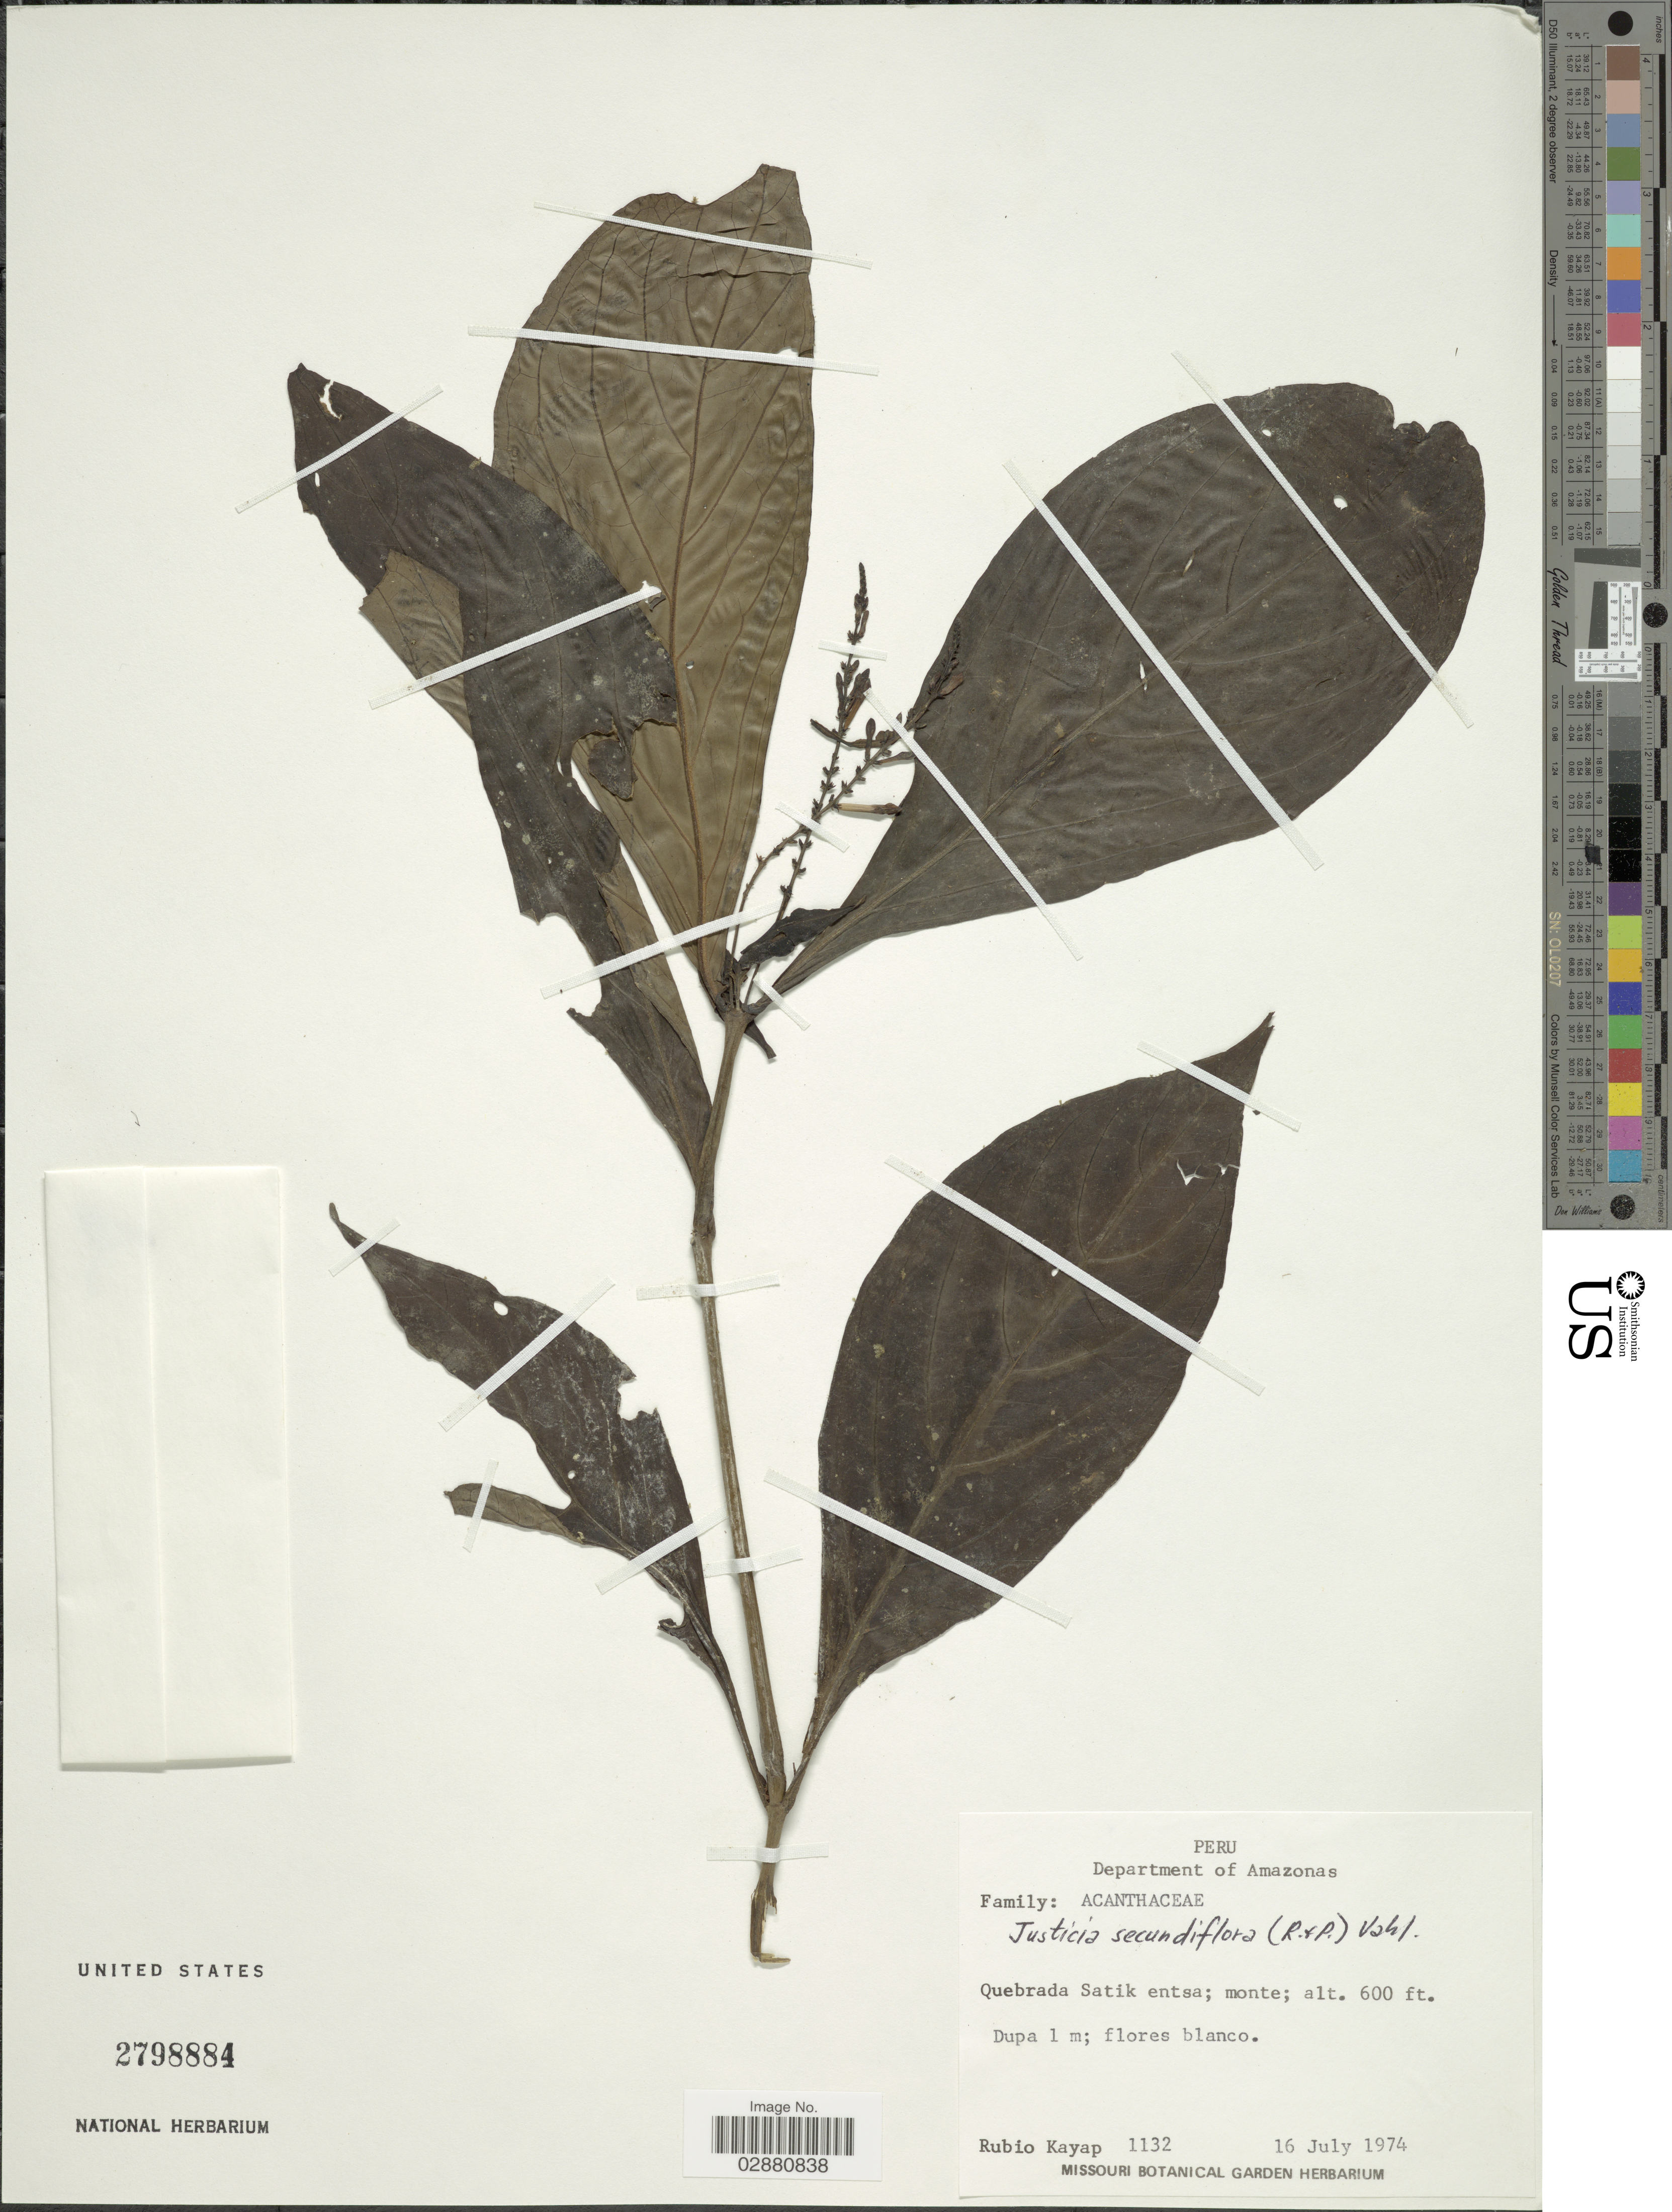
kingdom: Plantae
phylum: Tracheophyta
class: Magnoliopsida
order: Lamiales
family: Acanthaceae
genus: Justicia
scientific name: Justicia secundiflora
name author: (Ruiz & Pav.) Vahl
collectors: R. Kayap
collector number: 1132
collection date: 1974-07-16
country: Peru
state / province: Amazonas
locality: Department of Amazonas. Quebrada Satik entsa; monte.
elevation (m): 183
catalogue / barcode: US 2798884